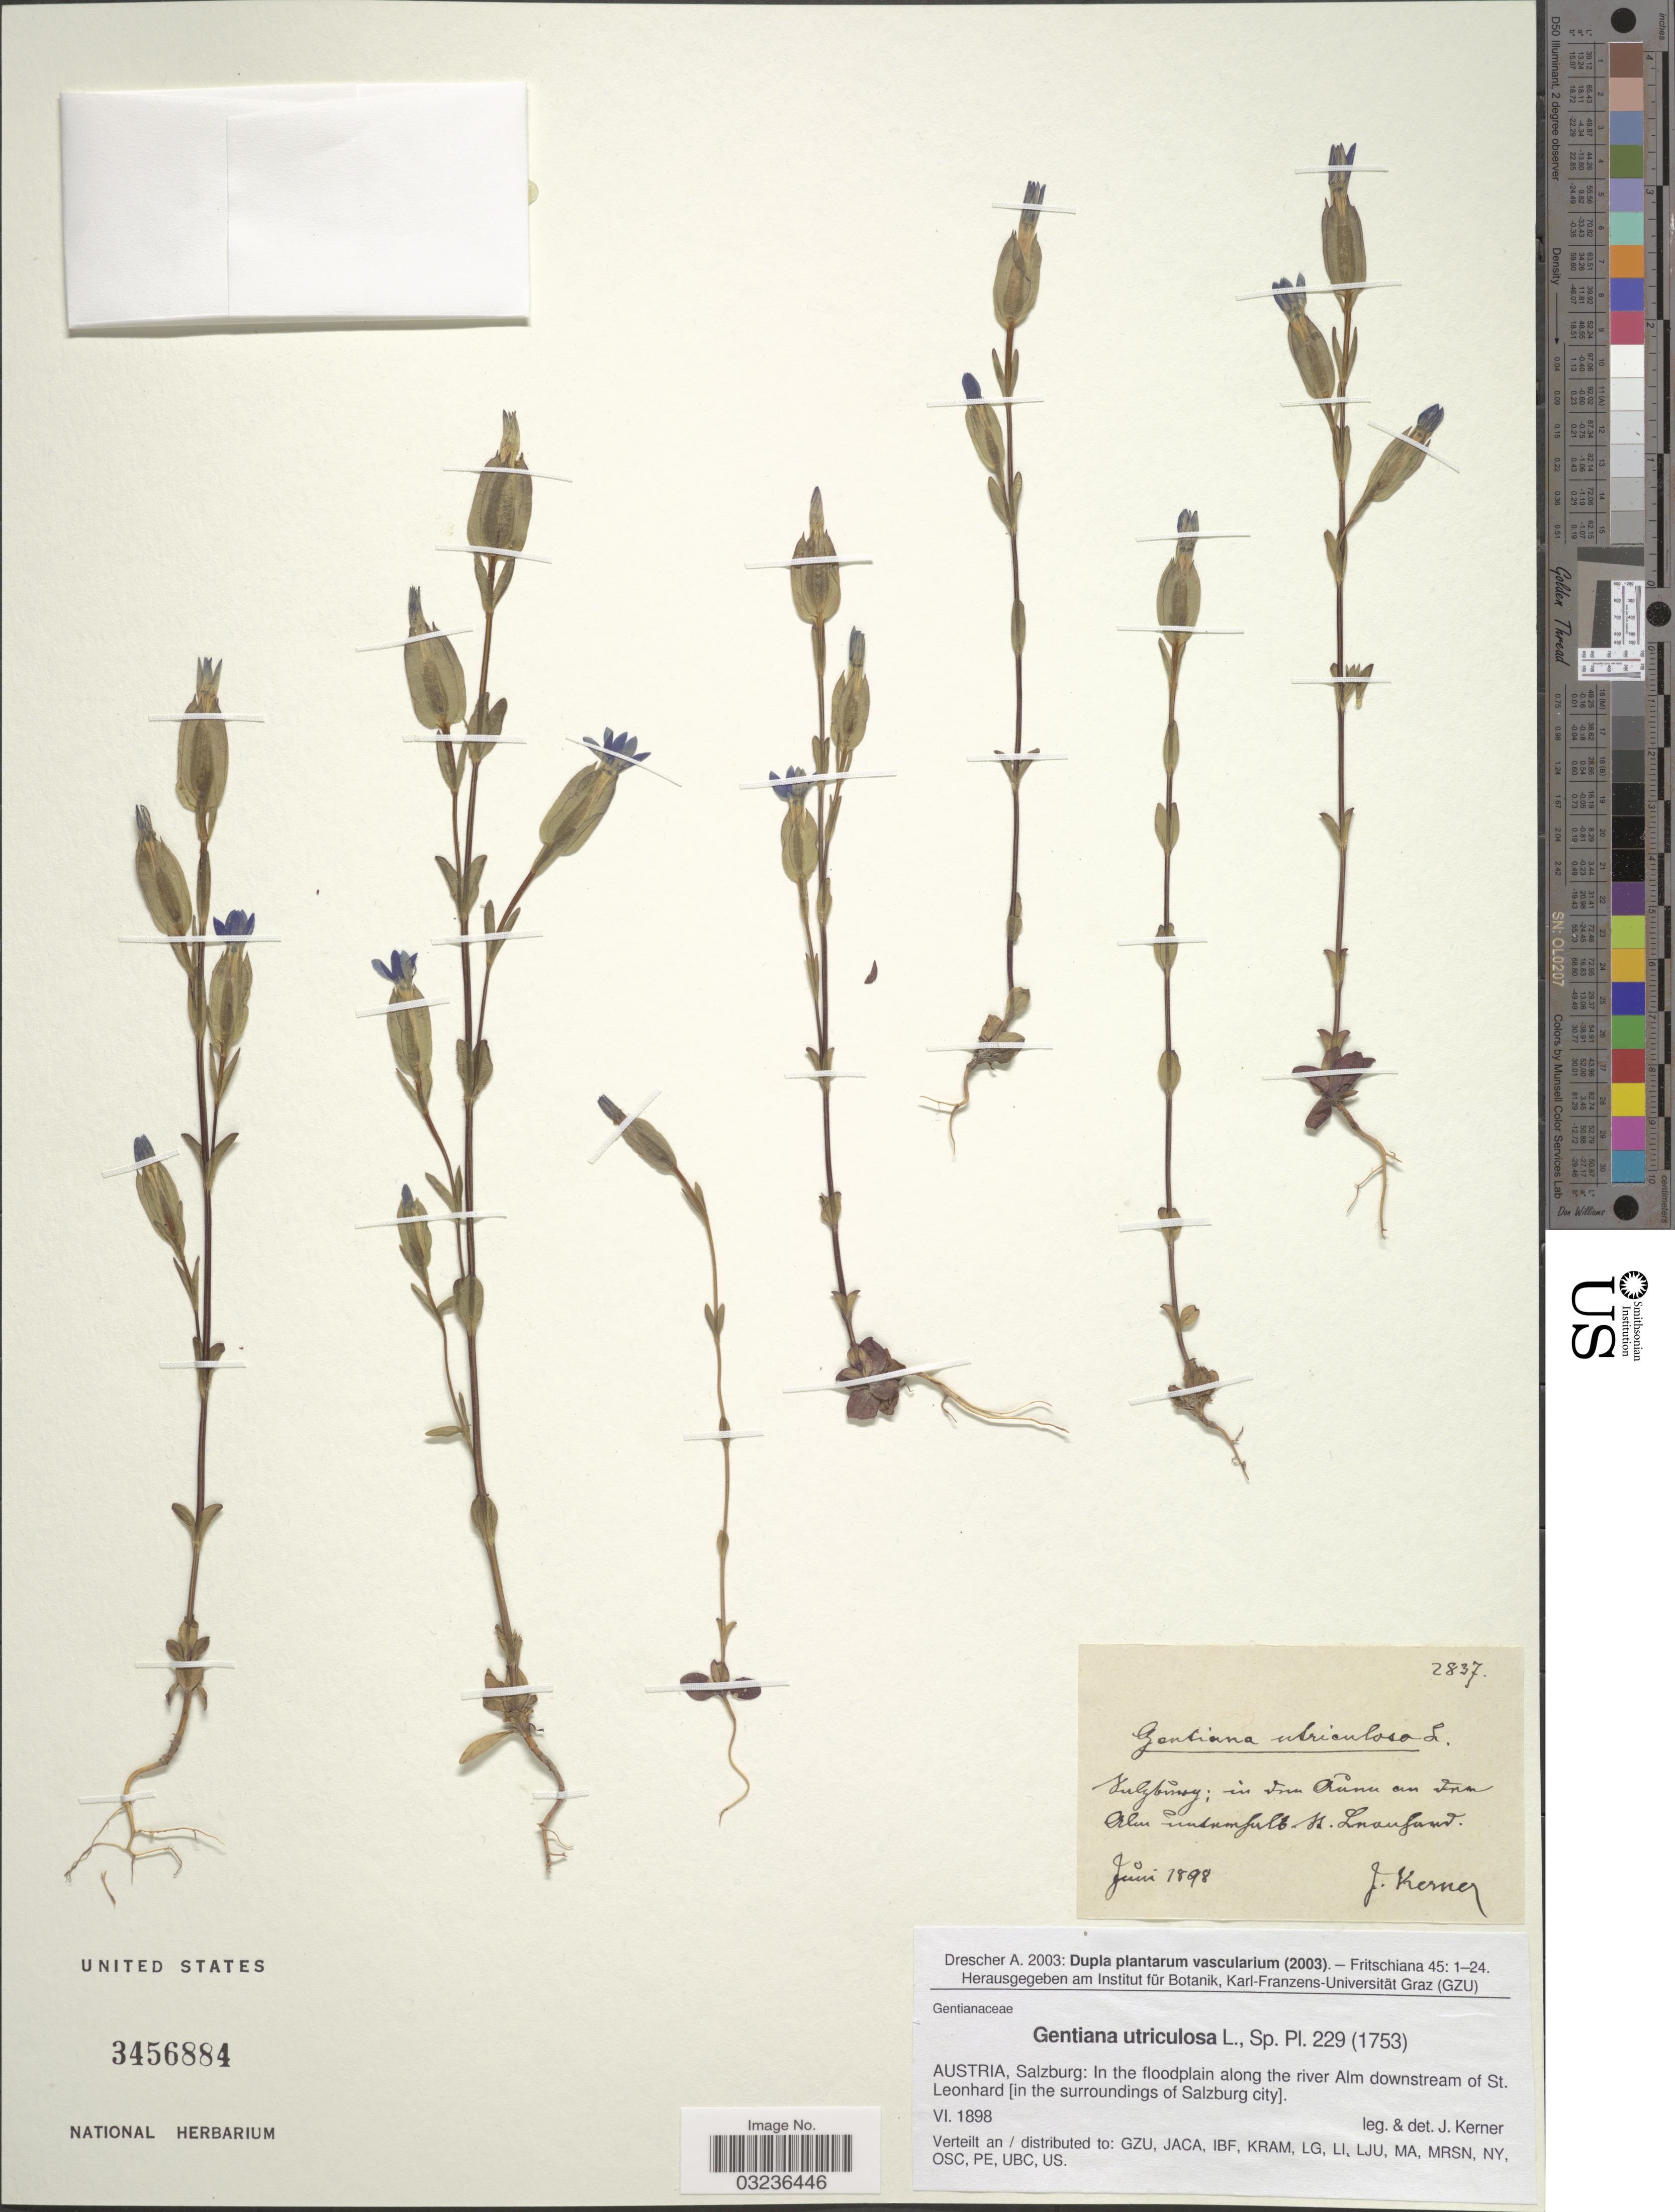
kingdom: Plantae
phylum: Tracheophyta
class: Magnoliopsida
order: Gentianales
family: Gentianaceae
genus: Gentiana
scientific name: Gentiana utriculosa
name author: L.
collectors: J. Kerner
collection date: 1898-06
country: Austria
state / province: Salzburg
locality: Salzburg: In the floodplain along the river Alm downstream of St. Leonhard [in the surroundings of Salzburg city].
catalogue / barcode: US 3456884